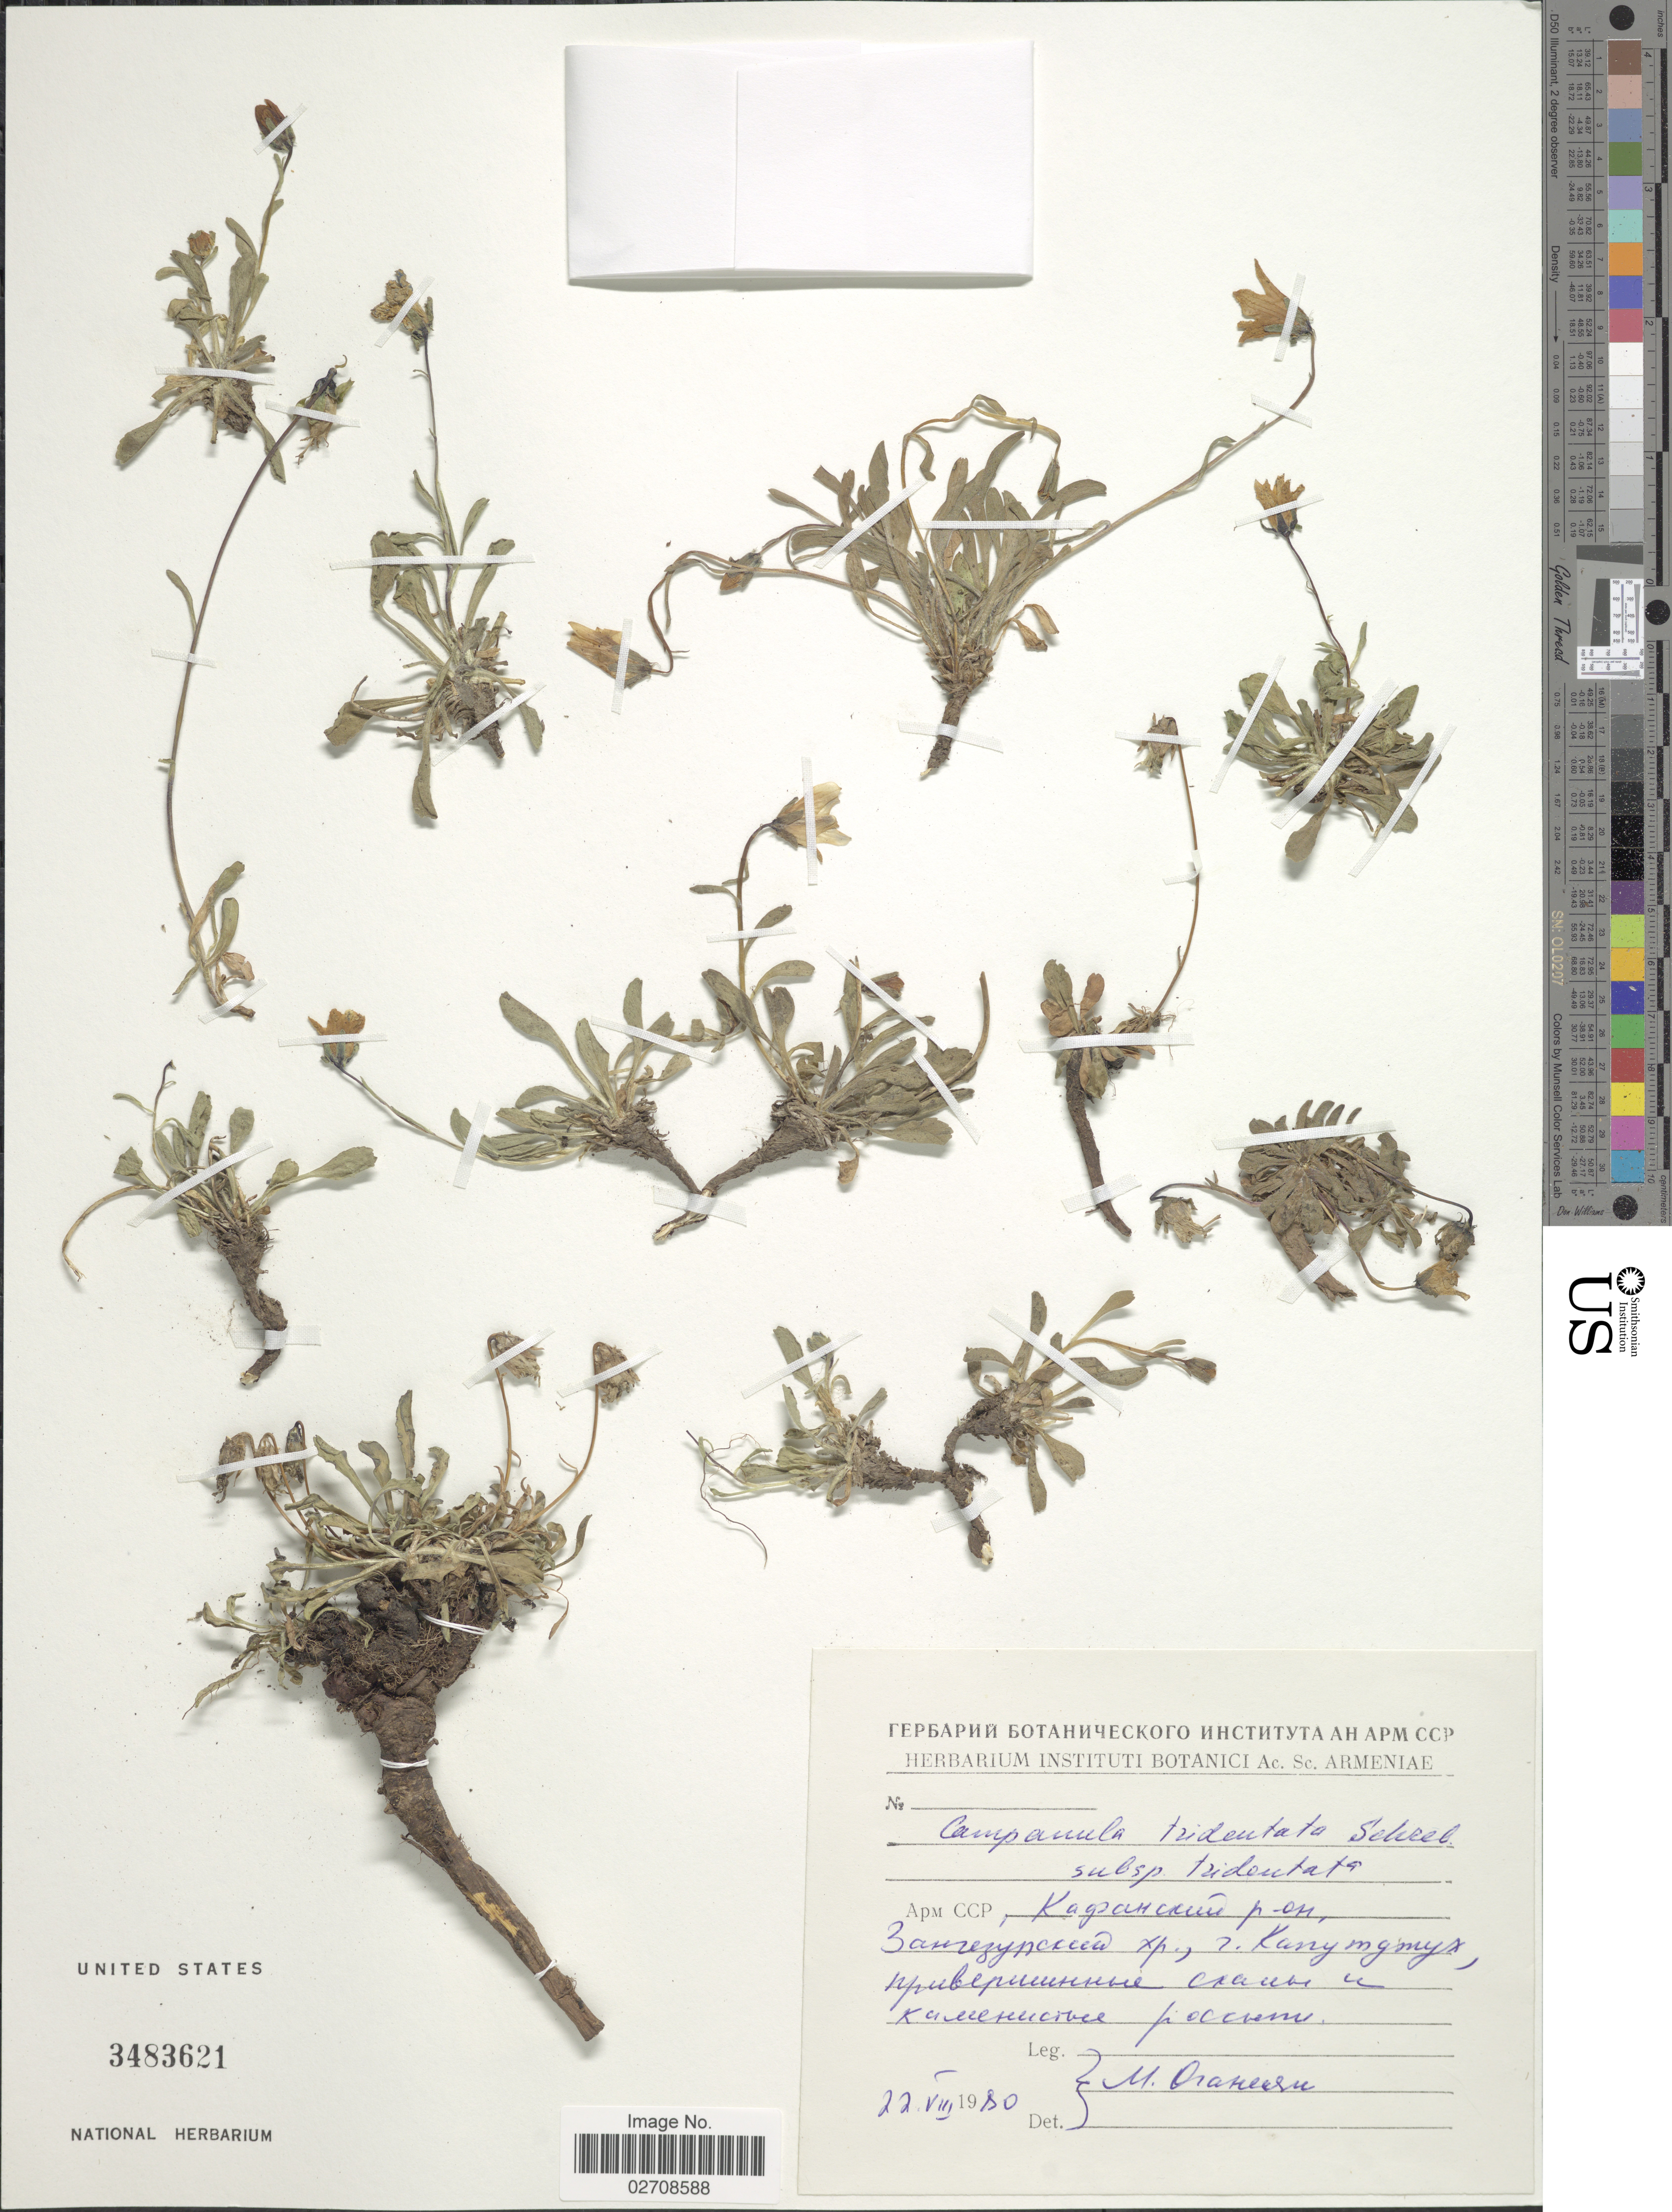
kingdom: Plantae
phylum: Tracheophyta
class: Magnoliopsida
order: Asterales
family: Campanulaceae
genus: Campanula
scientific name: Campanula tridentata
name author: Schreb.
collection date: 1980-08-22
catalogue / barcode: US 3483621